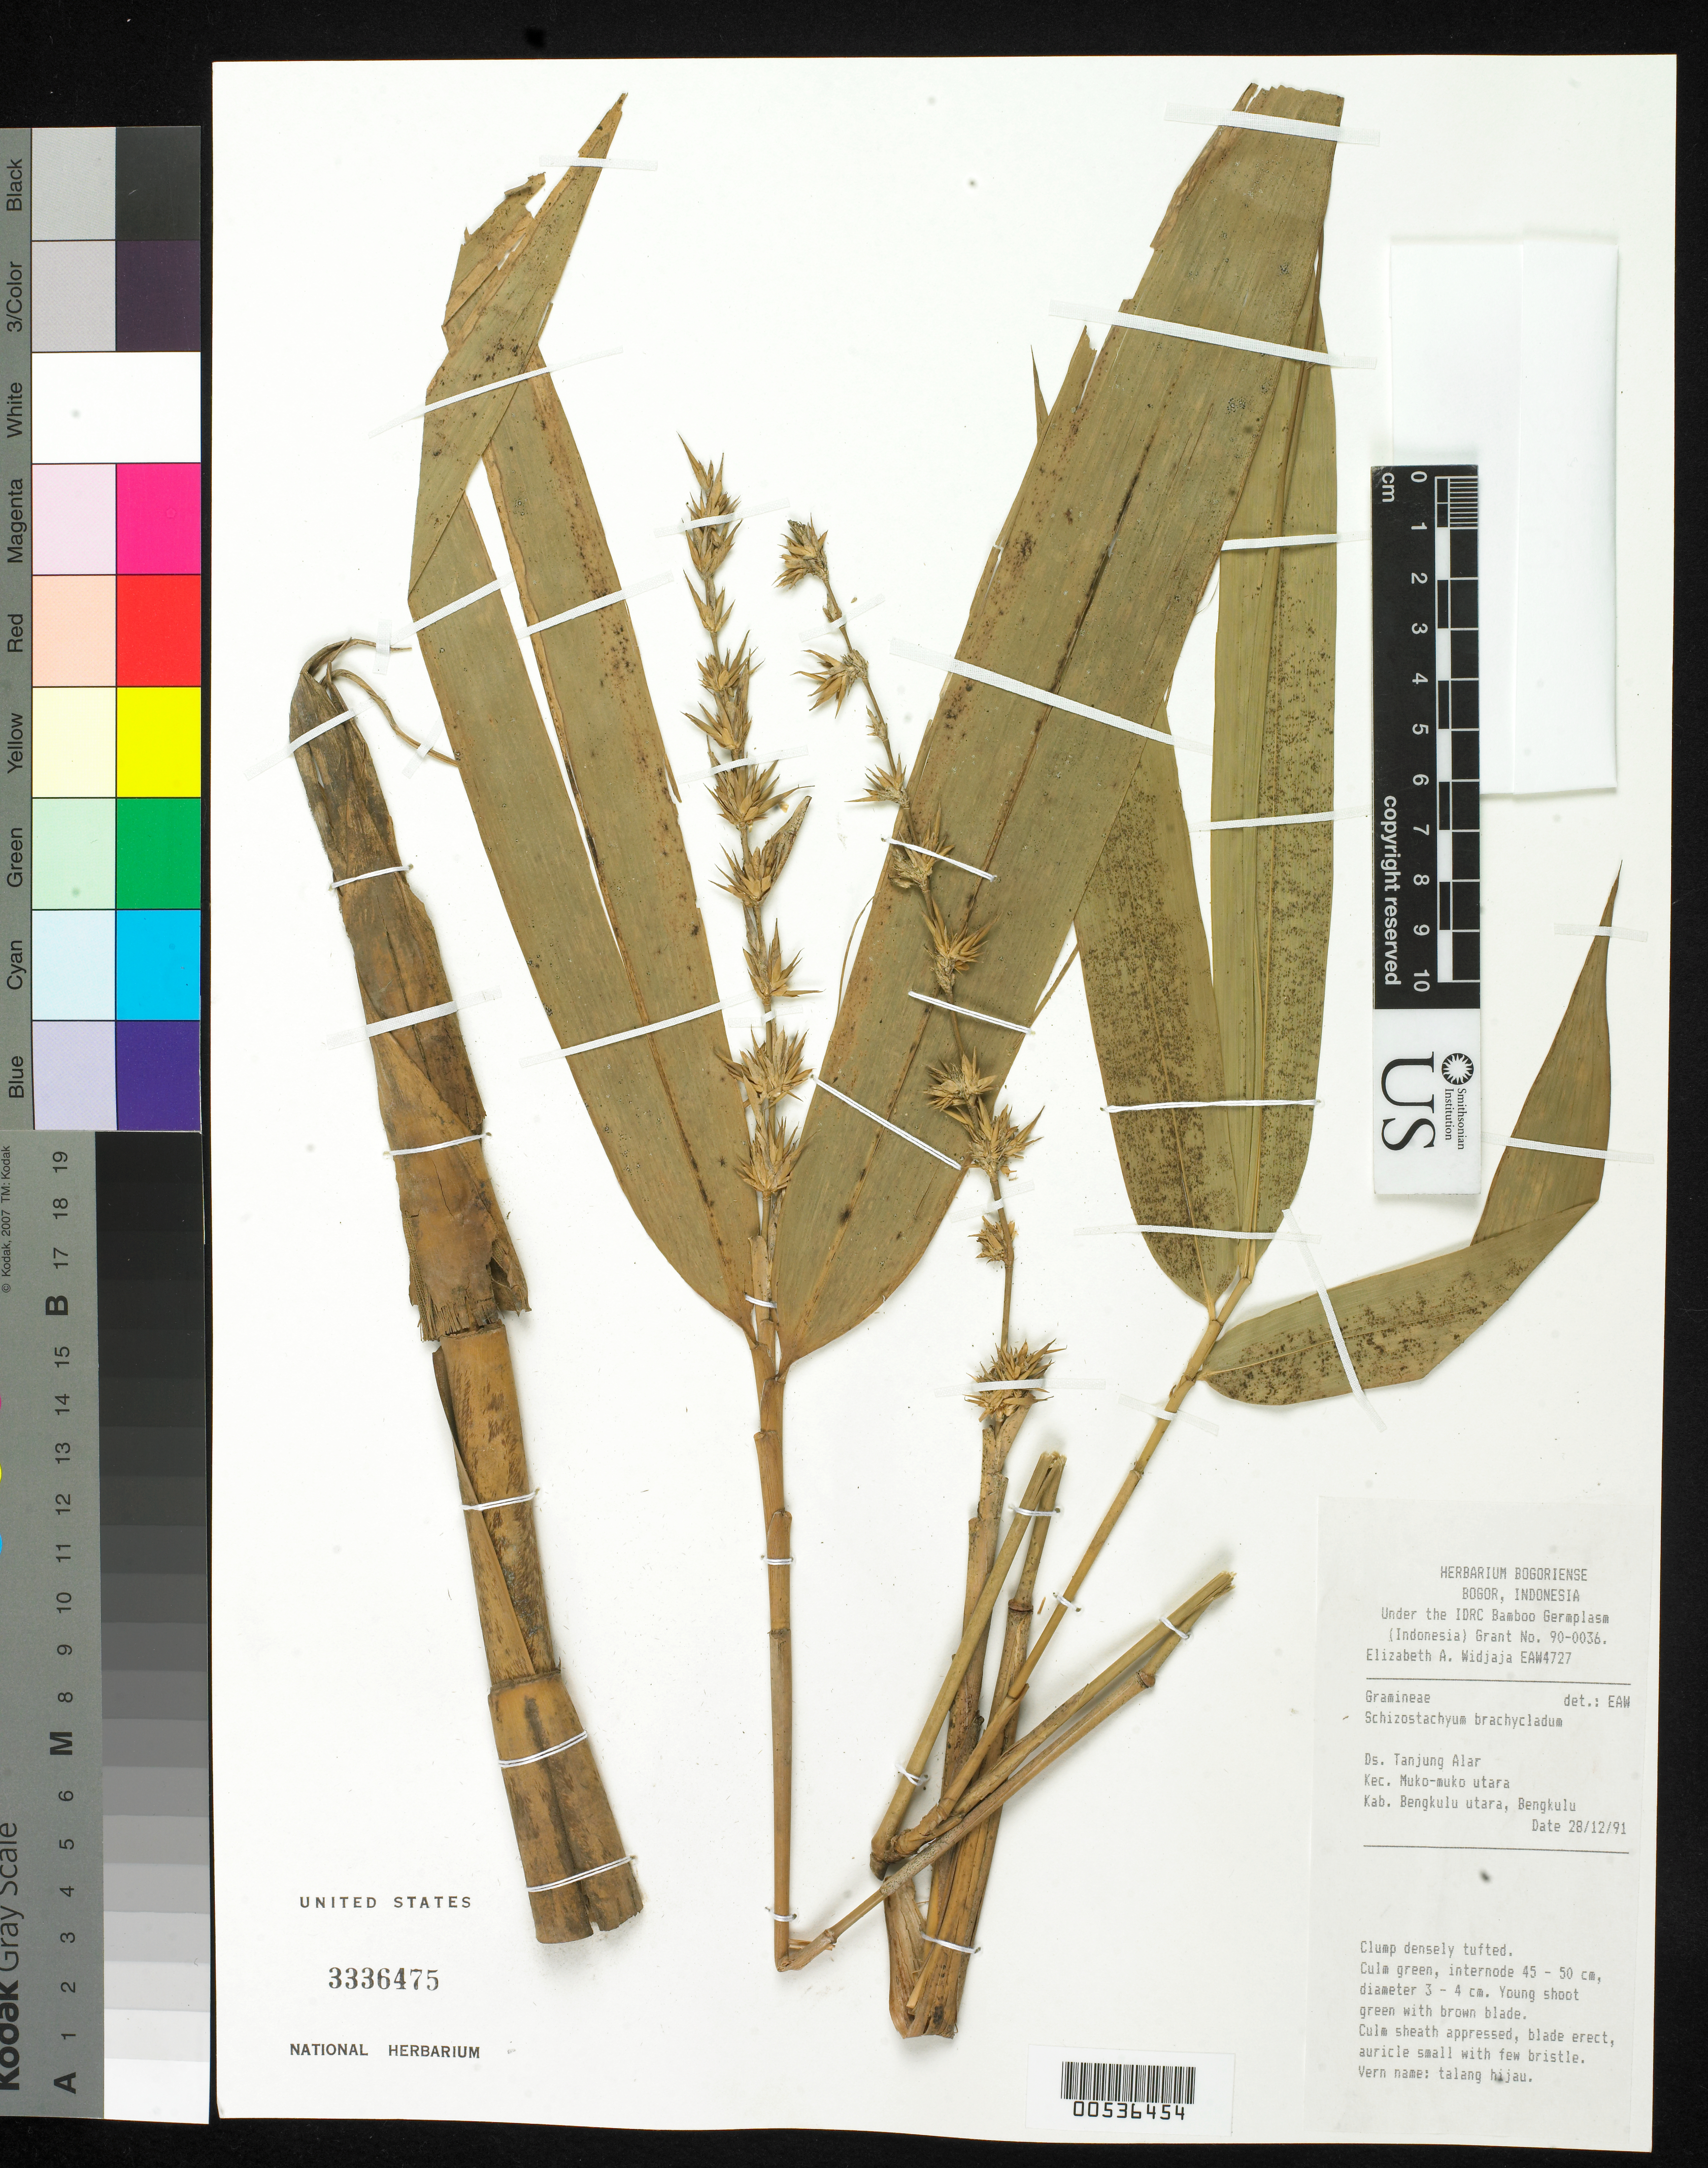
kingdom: Plantae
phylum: Tracheophyta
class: Liliopsida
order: Poales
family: Poaceae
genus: Schizostachyum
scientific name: Schizostachyum brachycladum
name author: (Kurz ex Munro) Kurz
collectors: E. A. Widjaja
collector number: Eaw4727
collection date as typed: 28 Dec 1991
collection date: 1991-12-28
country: Indonesia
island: Sumatra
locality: Tanjung Alar, Bengkulu, Muko-Muko Utara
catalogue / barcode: US 3336475